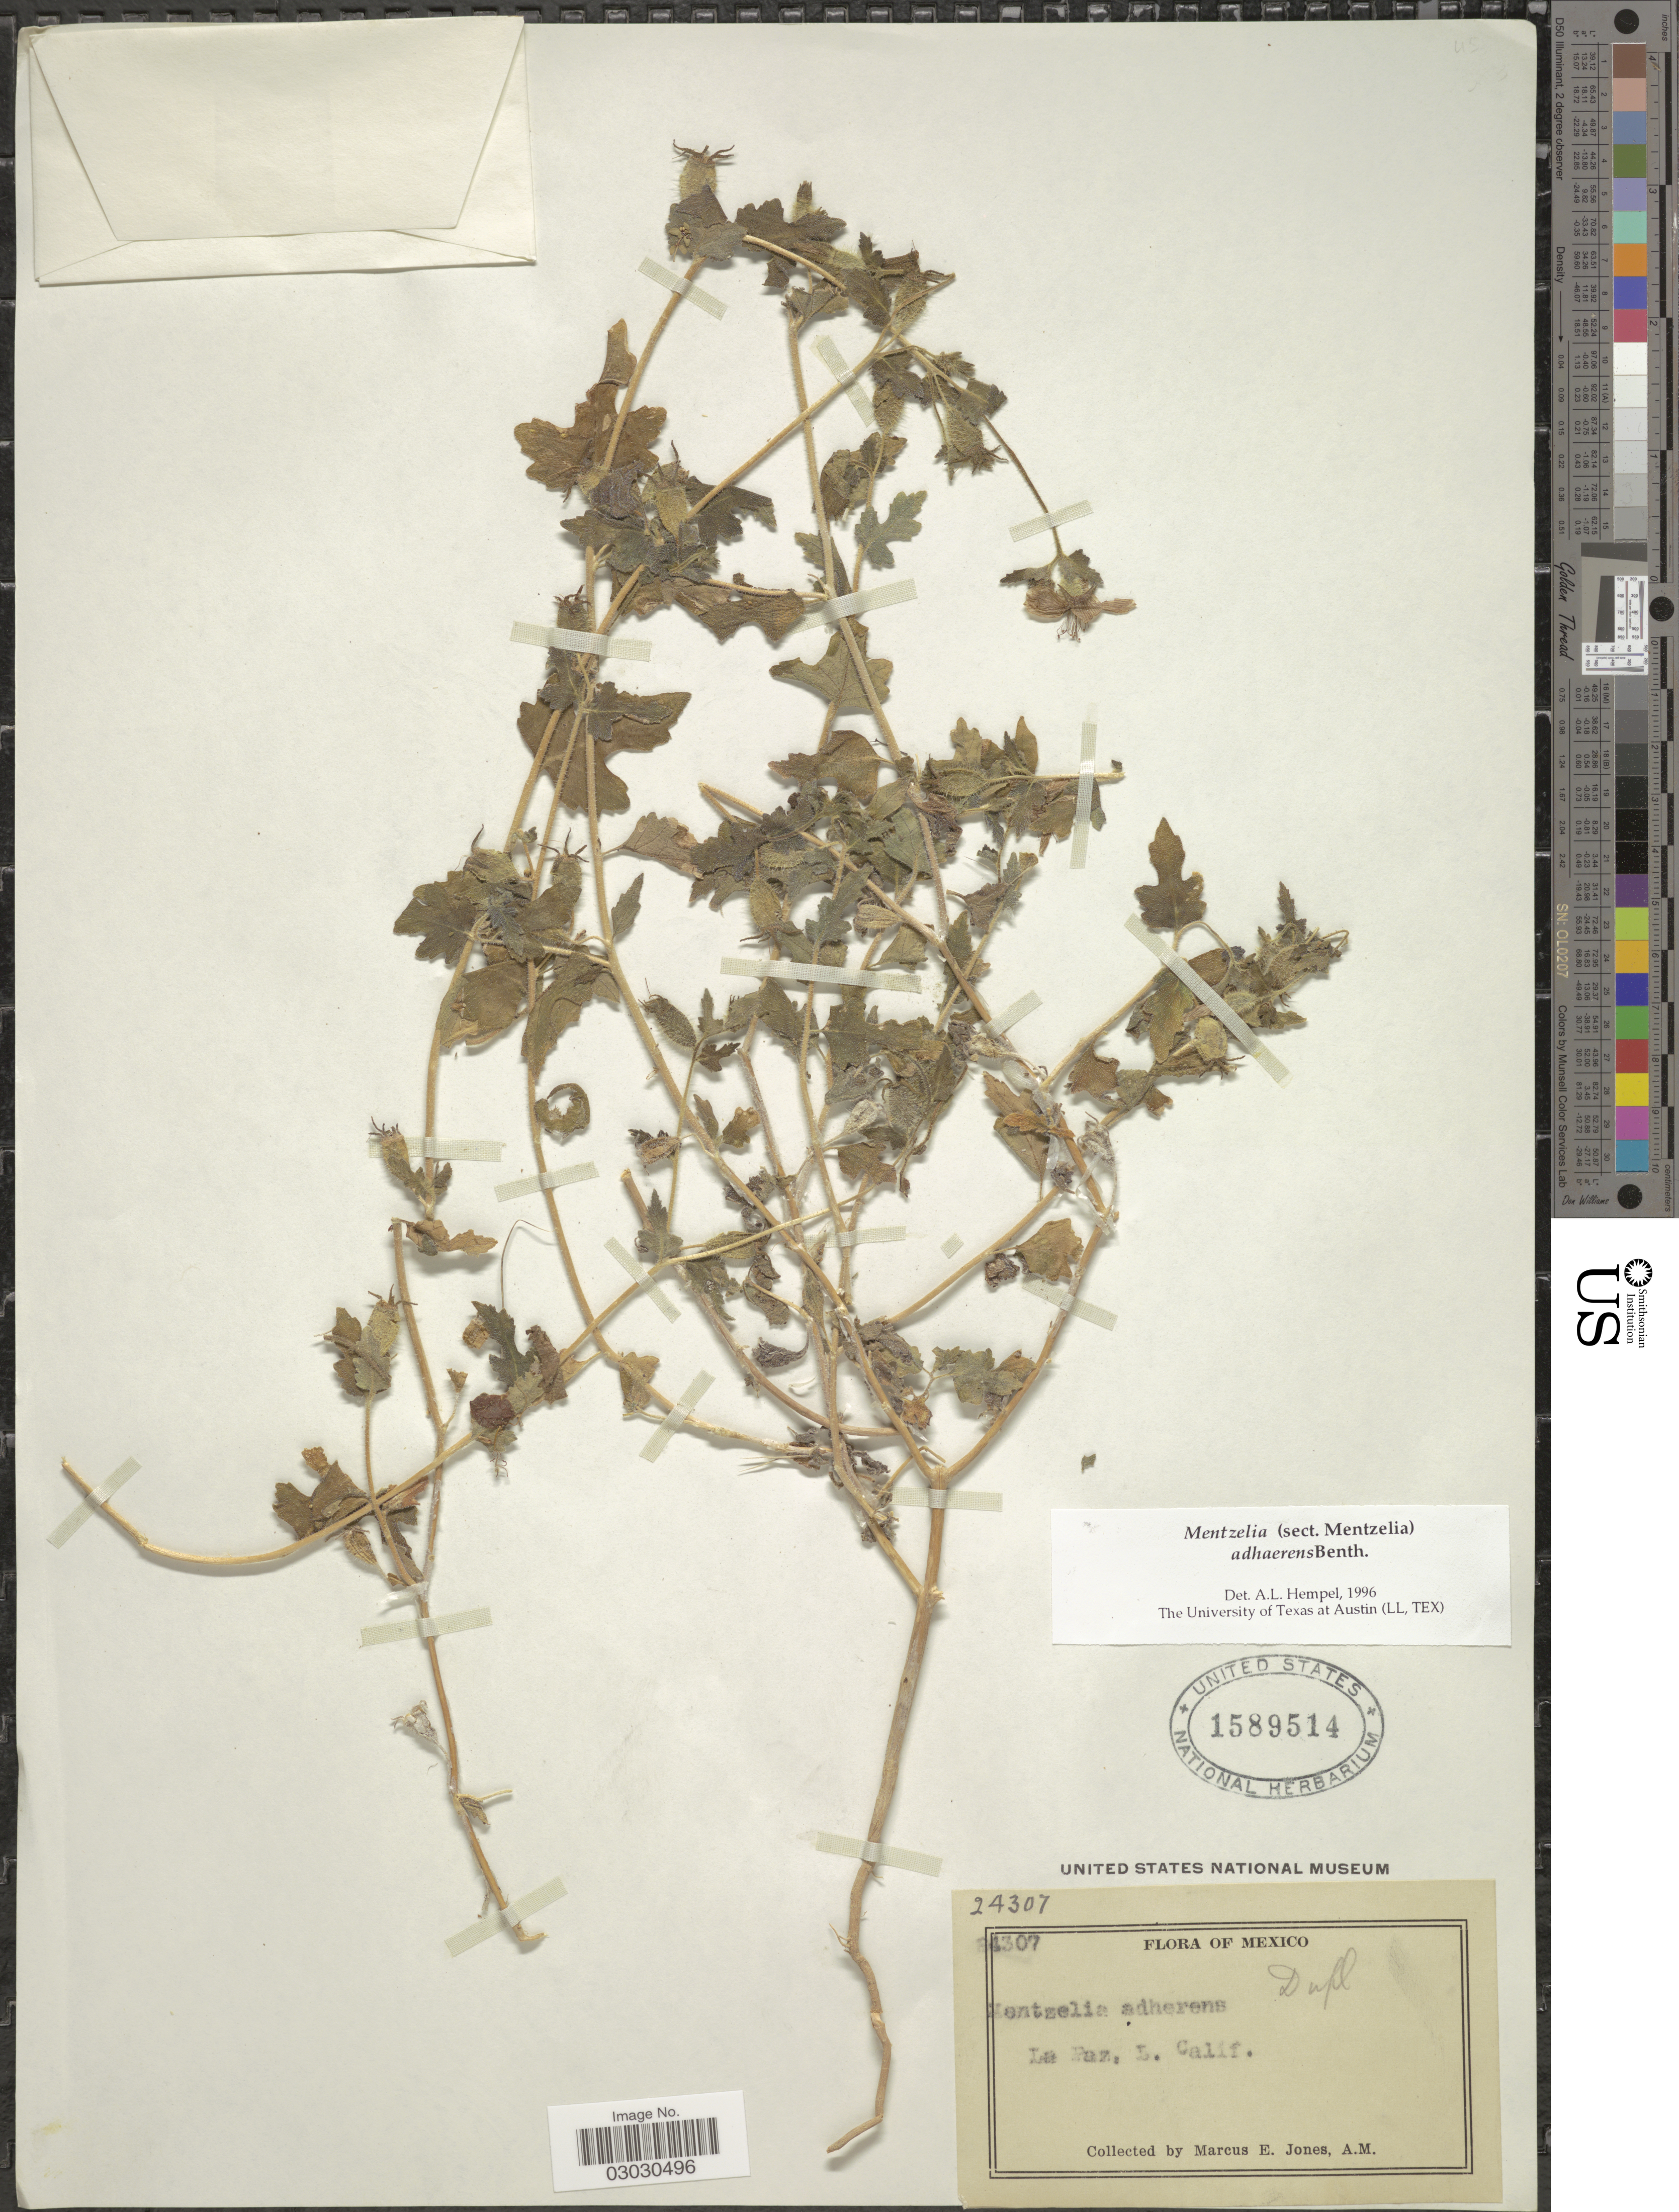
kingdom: Plantae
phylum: Tracheophyta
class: Magnoliopsida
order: Cornales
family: Loasaceae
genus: Mentzelia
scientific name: Mentzelia adhaerens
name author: Benth.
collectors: M. E. Jones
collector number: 24307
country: Mexico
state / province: Baja California Sur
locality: La Paz, L. Calif.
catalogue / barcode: US 1589514